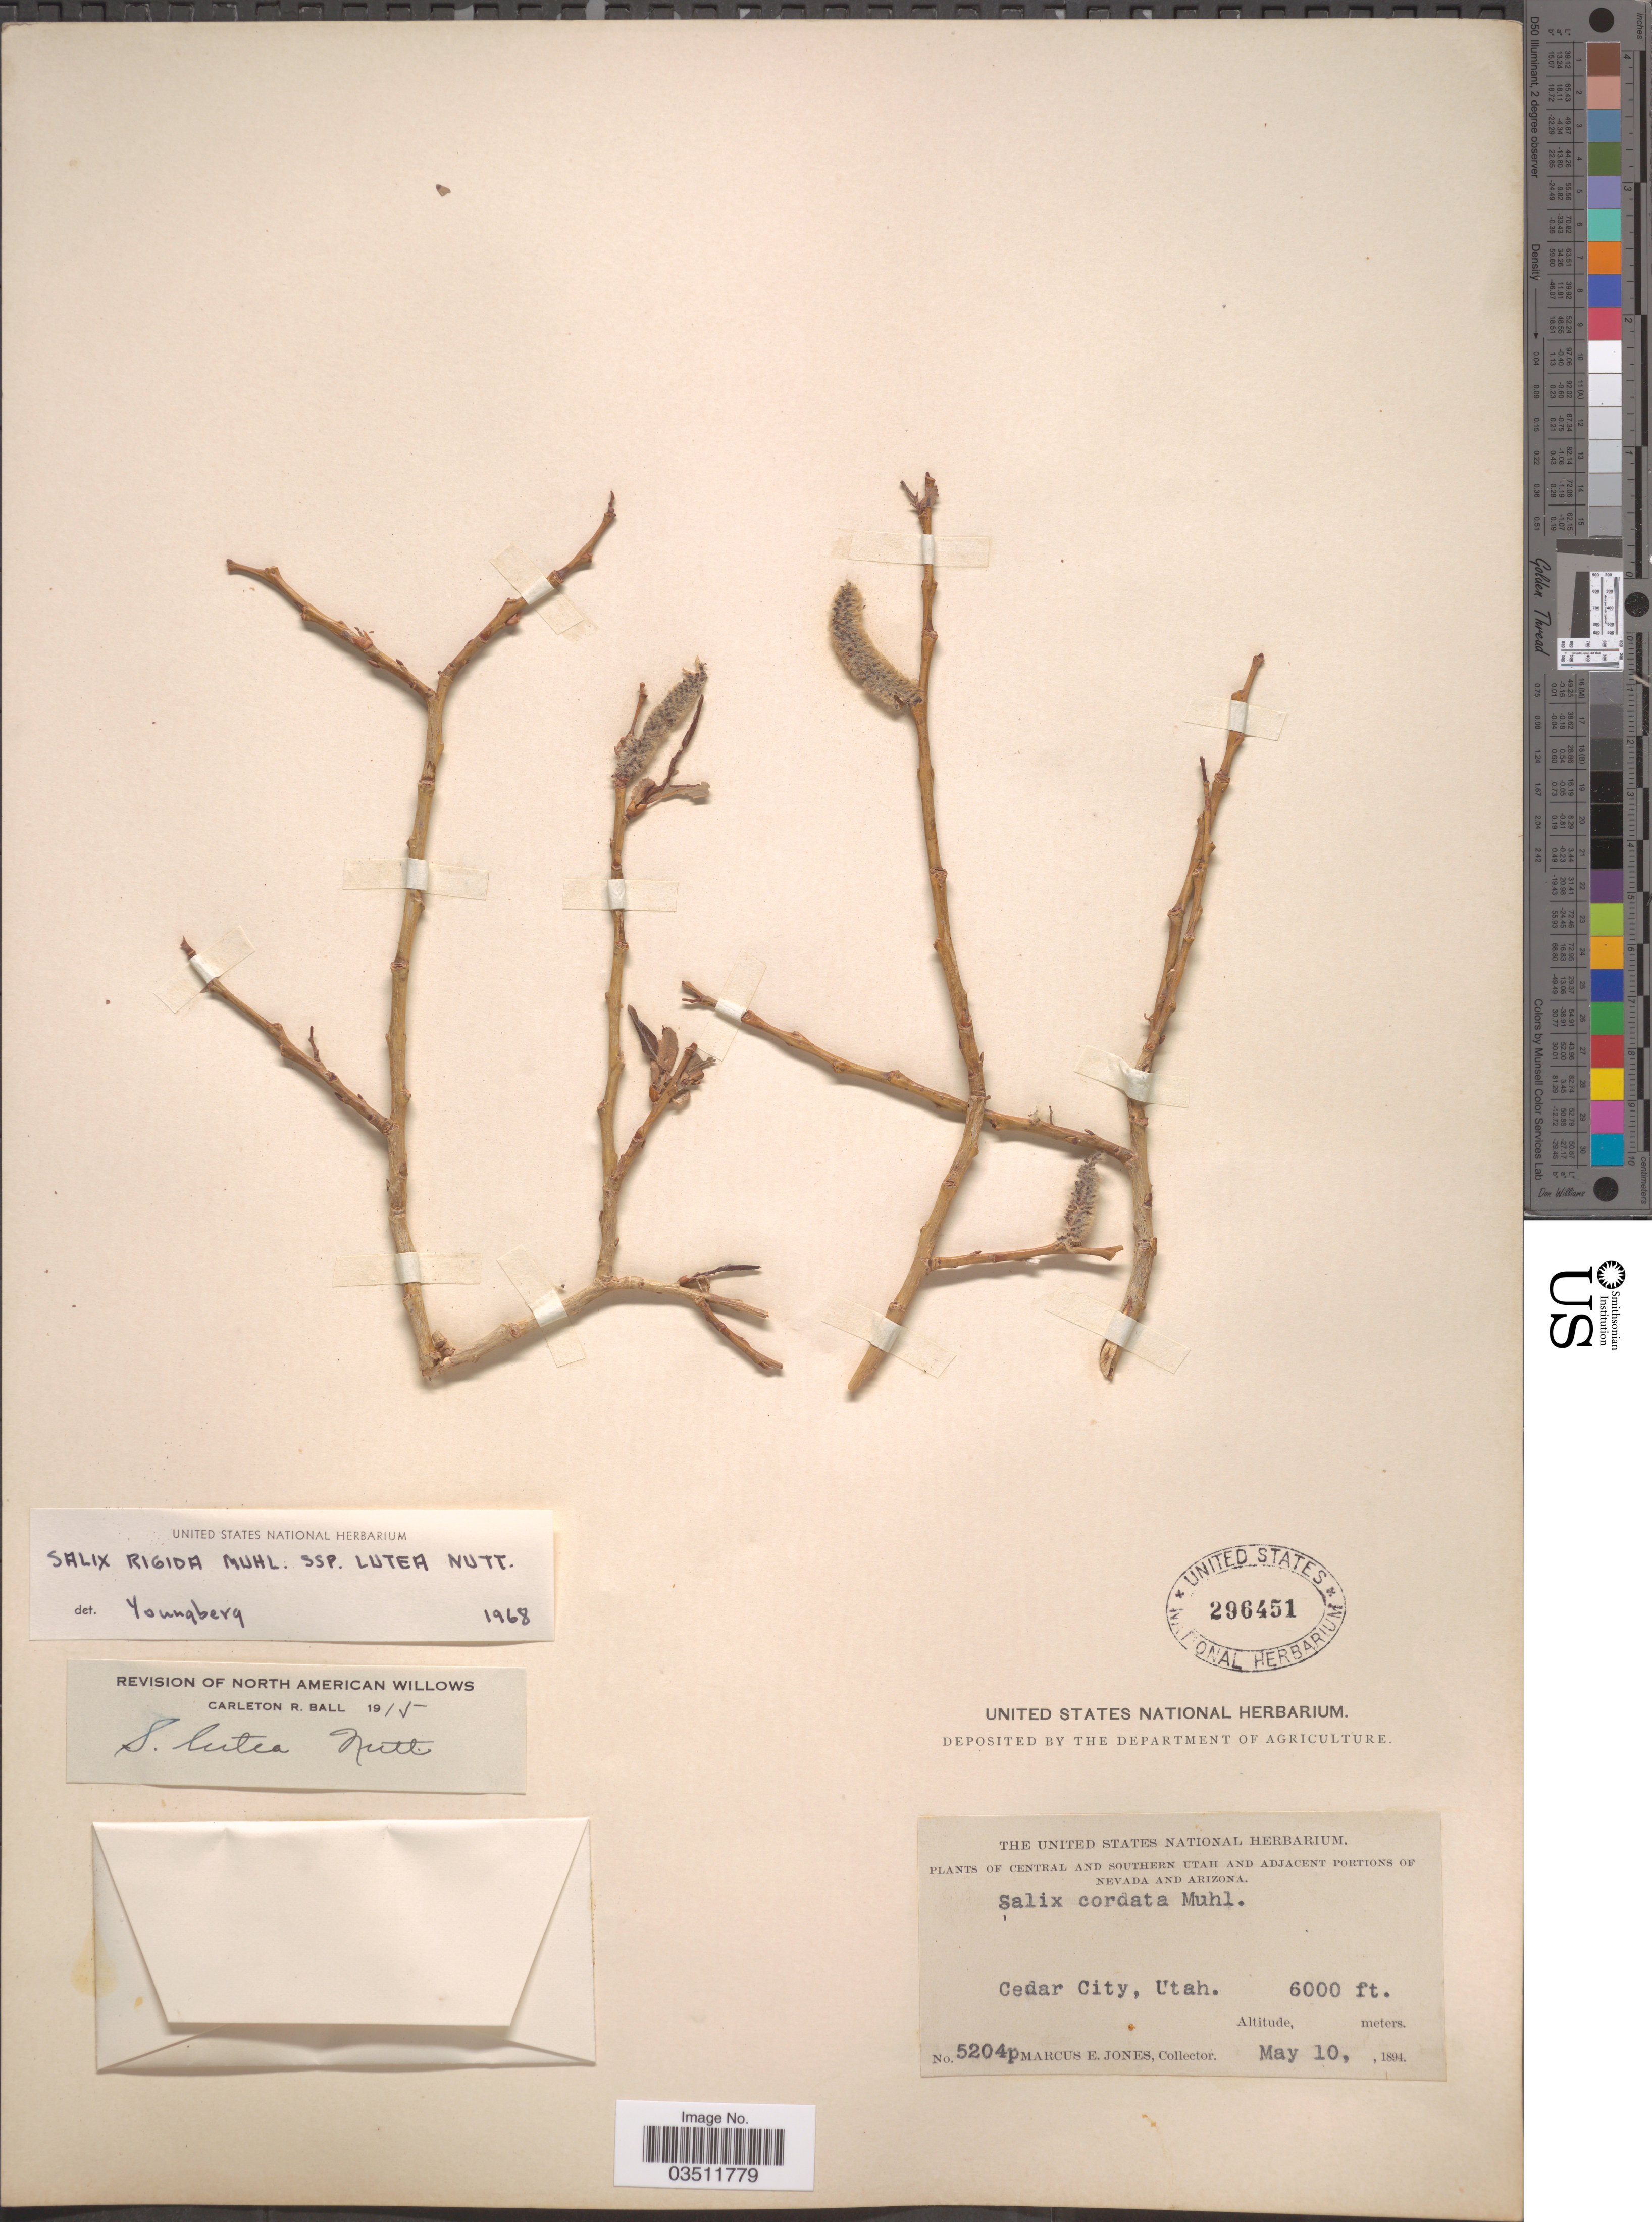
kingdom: Plantae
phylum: Tracheophyta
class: Magnoliopsida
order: Malpighiales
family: Salicaceae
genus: Salix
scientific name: Salix lutea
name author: Nutt.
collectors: M. E. Jones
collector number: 5204p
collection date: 1894-05-10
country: United States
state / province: Utah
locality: Central and Southern Utah. Cedar City.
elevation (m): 1829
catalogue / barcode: US 296451